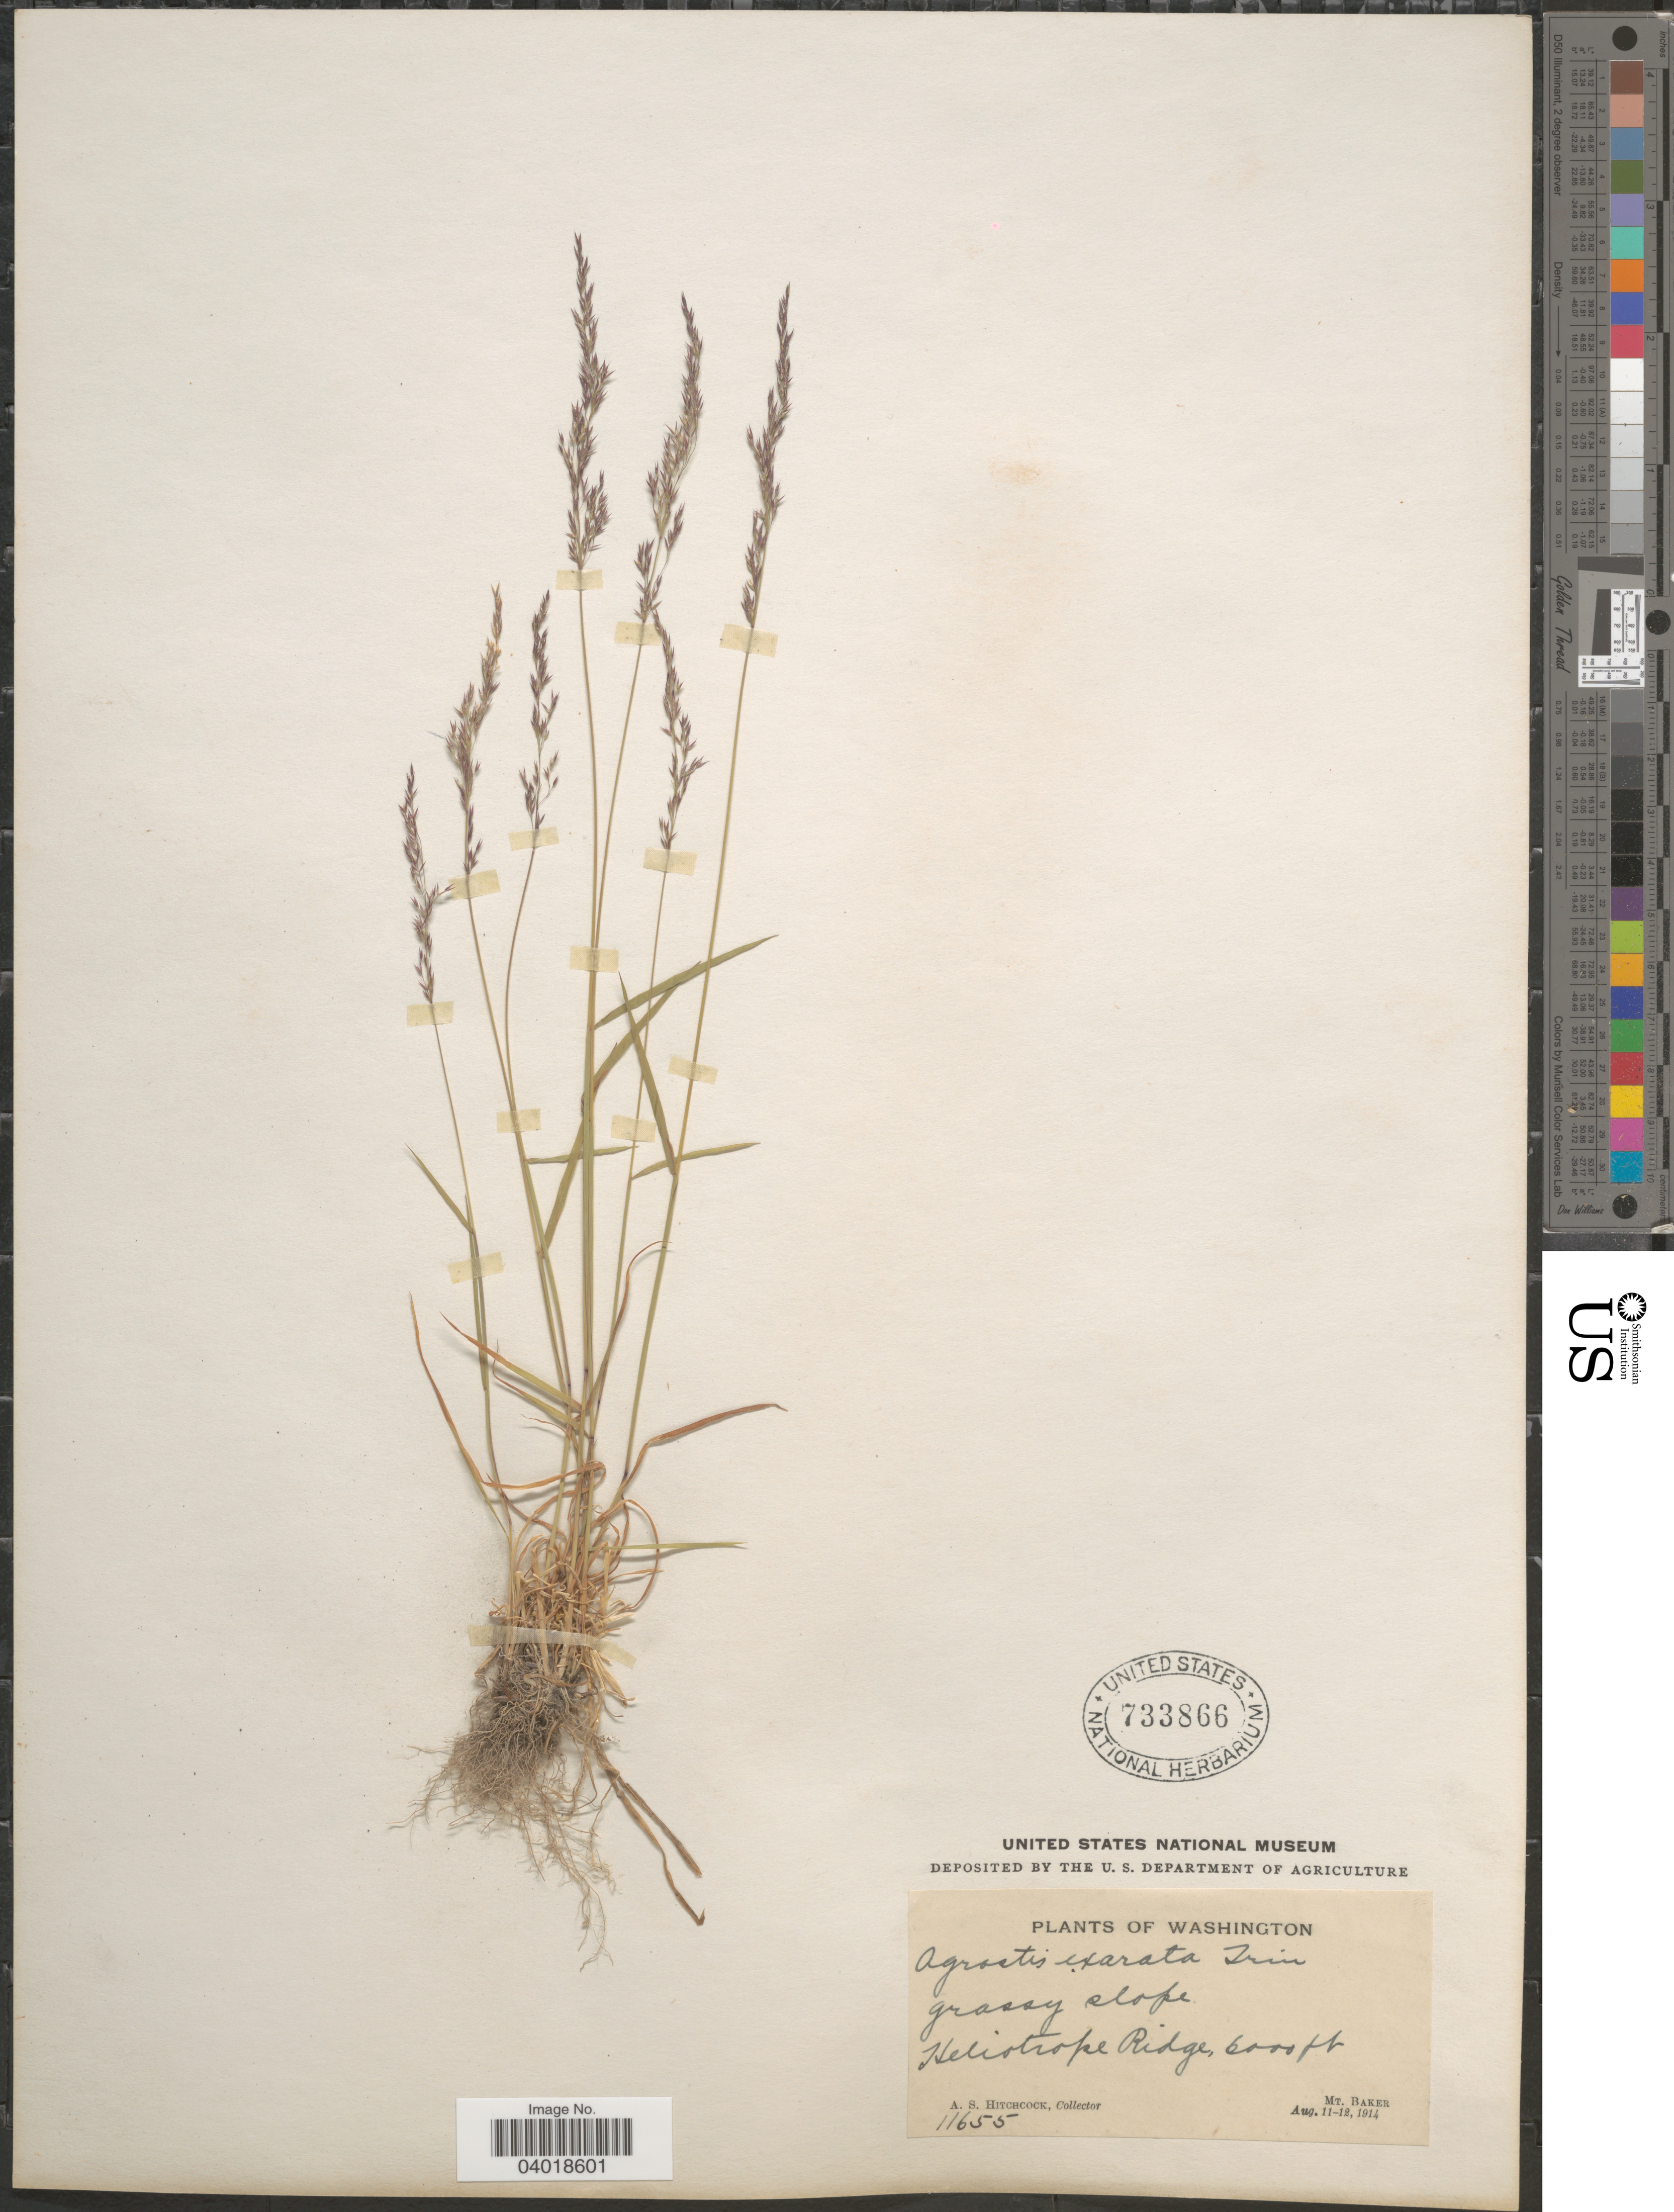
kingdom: Plantae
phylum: Tracheophyta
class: Liliopsida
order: Poales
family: Poaceae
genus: Agrostis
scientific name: Agrostis exarata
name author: Trin.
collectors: A. S. Hitchcock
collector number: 11655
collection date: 1914-08-11/1914-08-12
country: United States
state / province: Washington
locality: Grassy slope. Heliotrope Ridge. Mt. Baker.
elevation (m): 1829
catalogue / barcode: US 733866